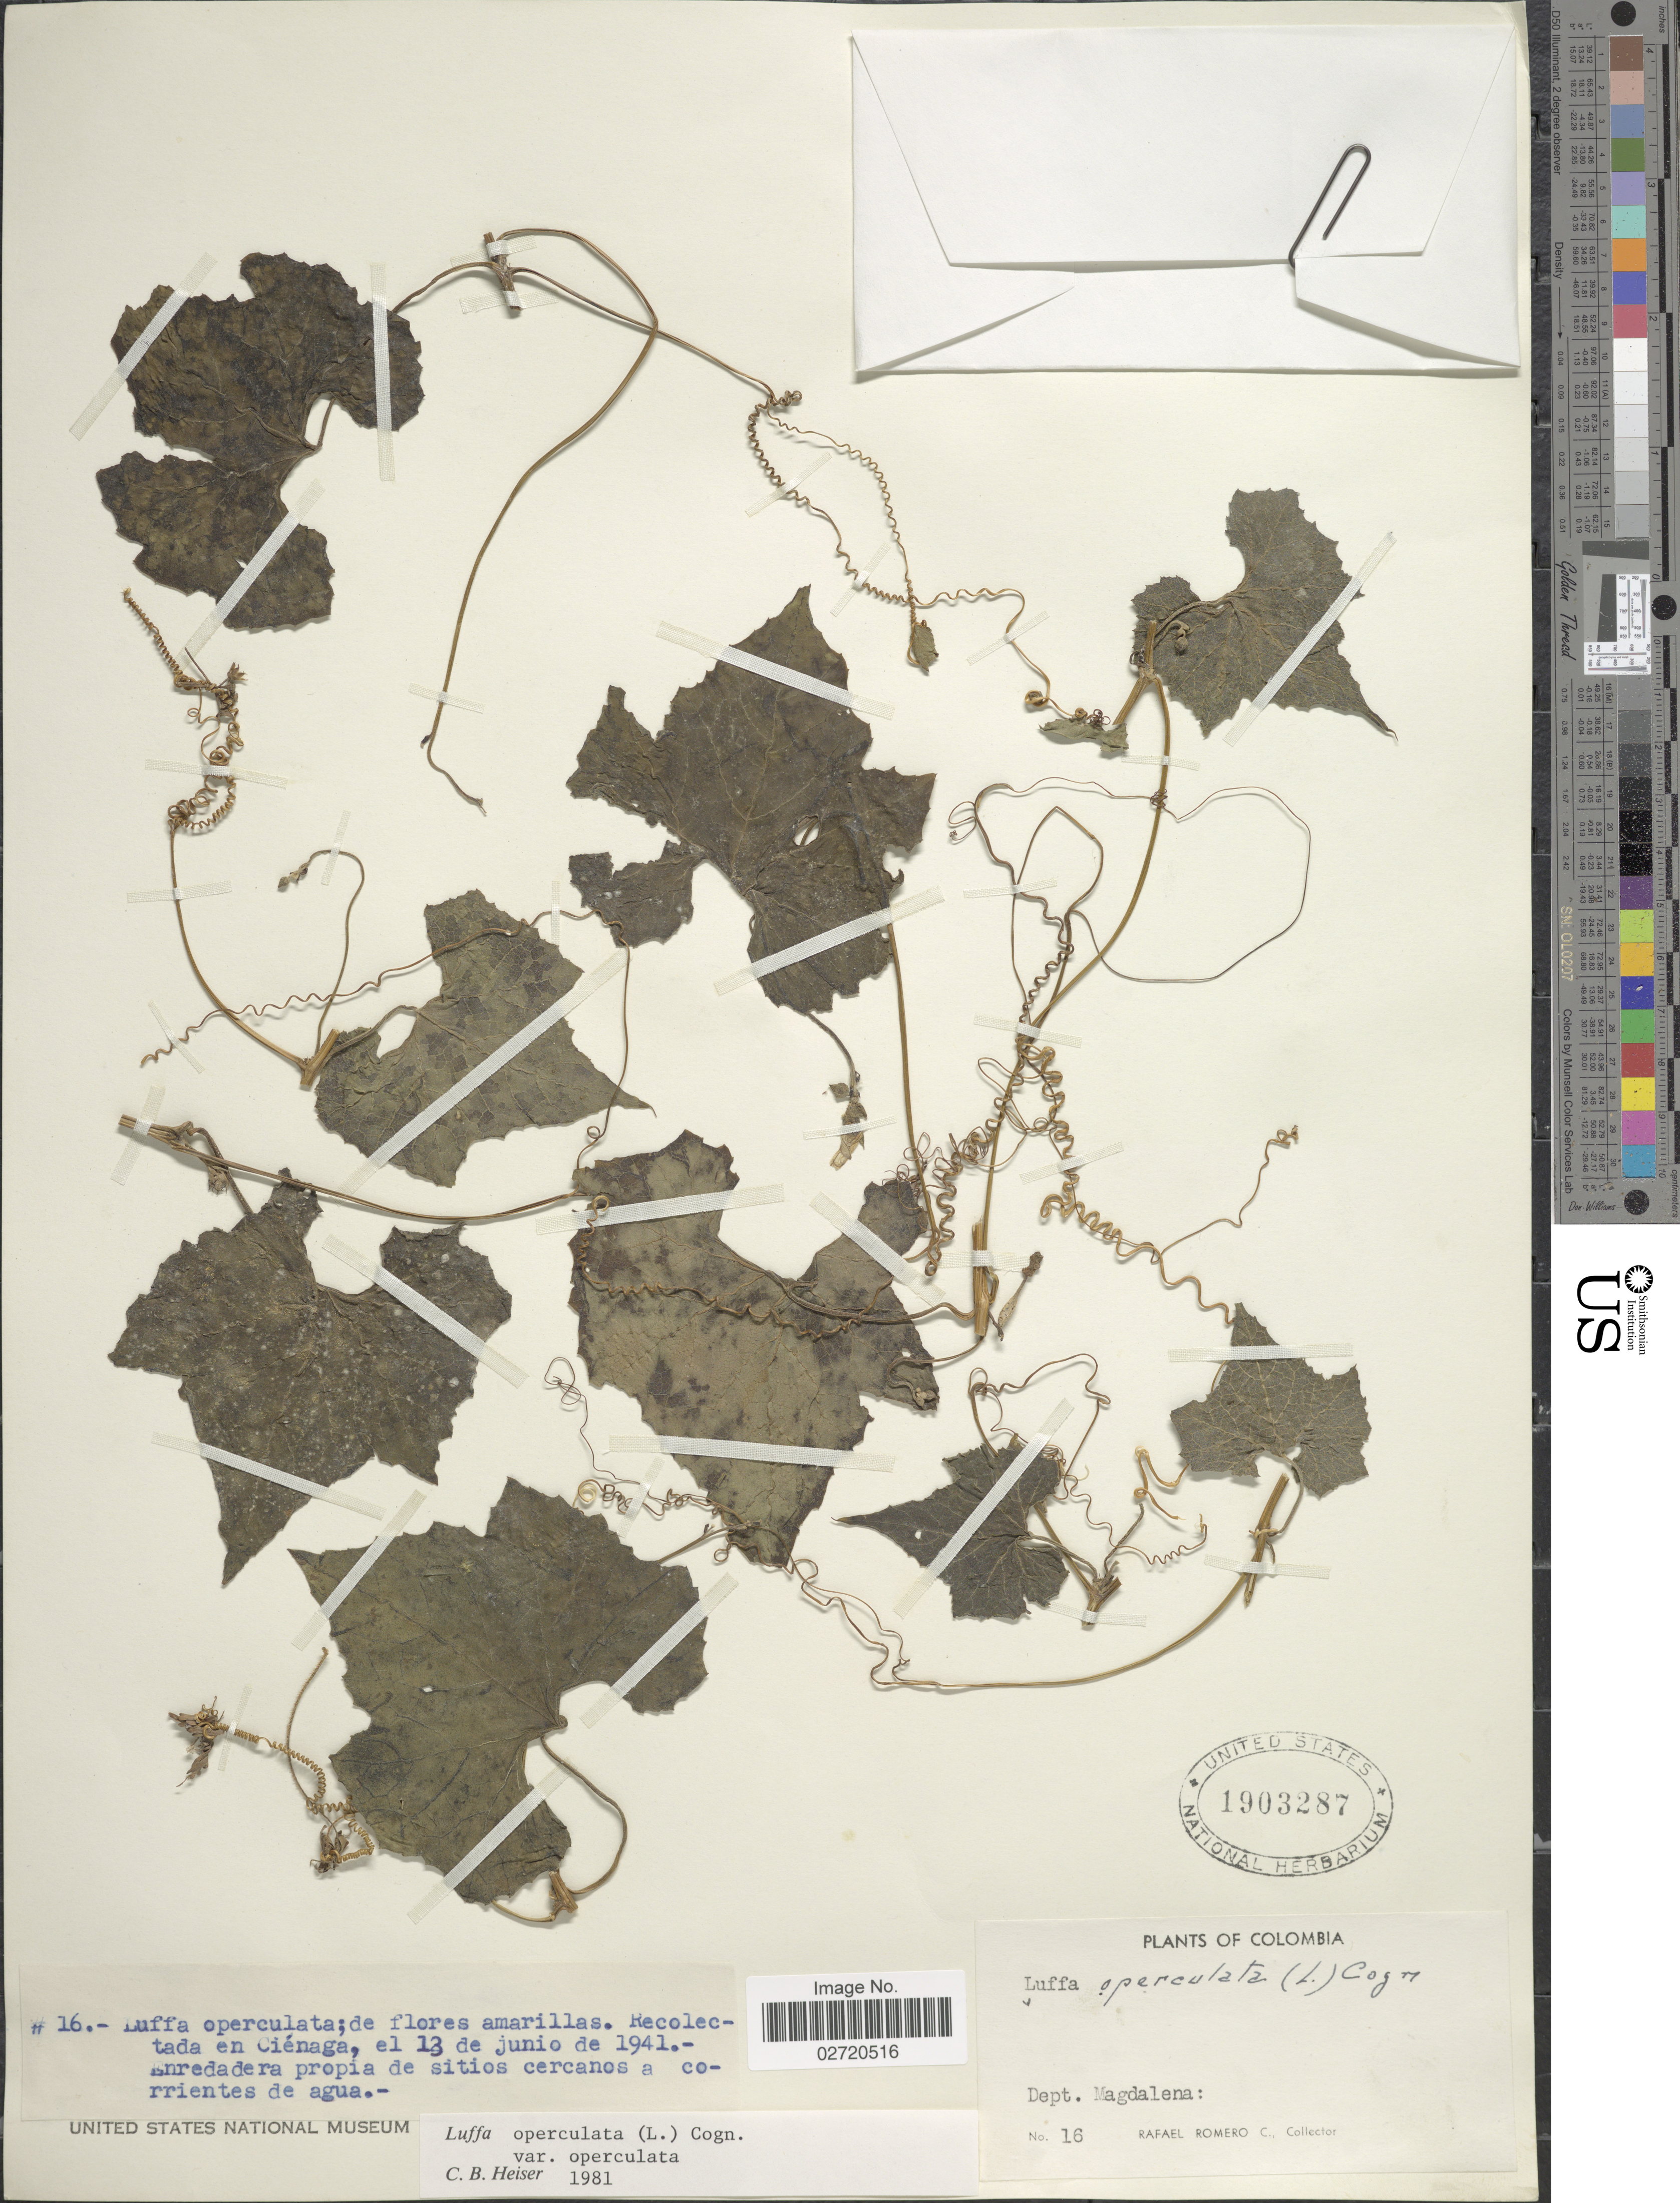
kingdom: Plantae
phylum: Tracheophyta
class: Magnoliopsida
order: Cucurbitales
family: Cucurbitaceae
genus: Luffa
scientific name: Luffa operculata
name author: (L.) Cogn.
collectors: R. Romero Castañeda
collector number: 16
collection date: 1941-06-13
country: Colombia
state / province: Magdalena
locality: Recolectada en Cienaga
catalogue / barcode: US 1903287